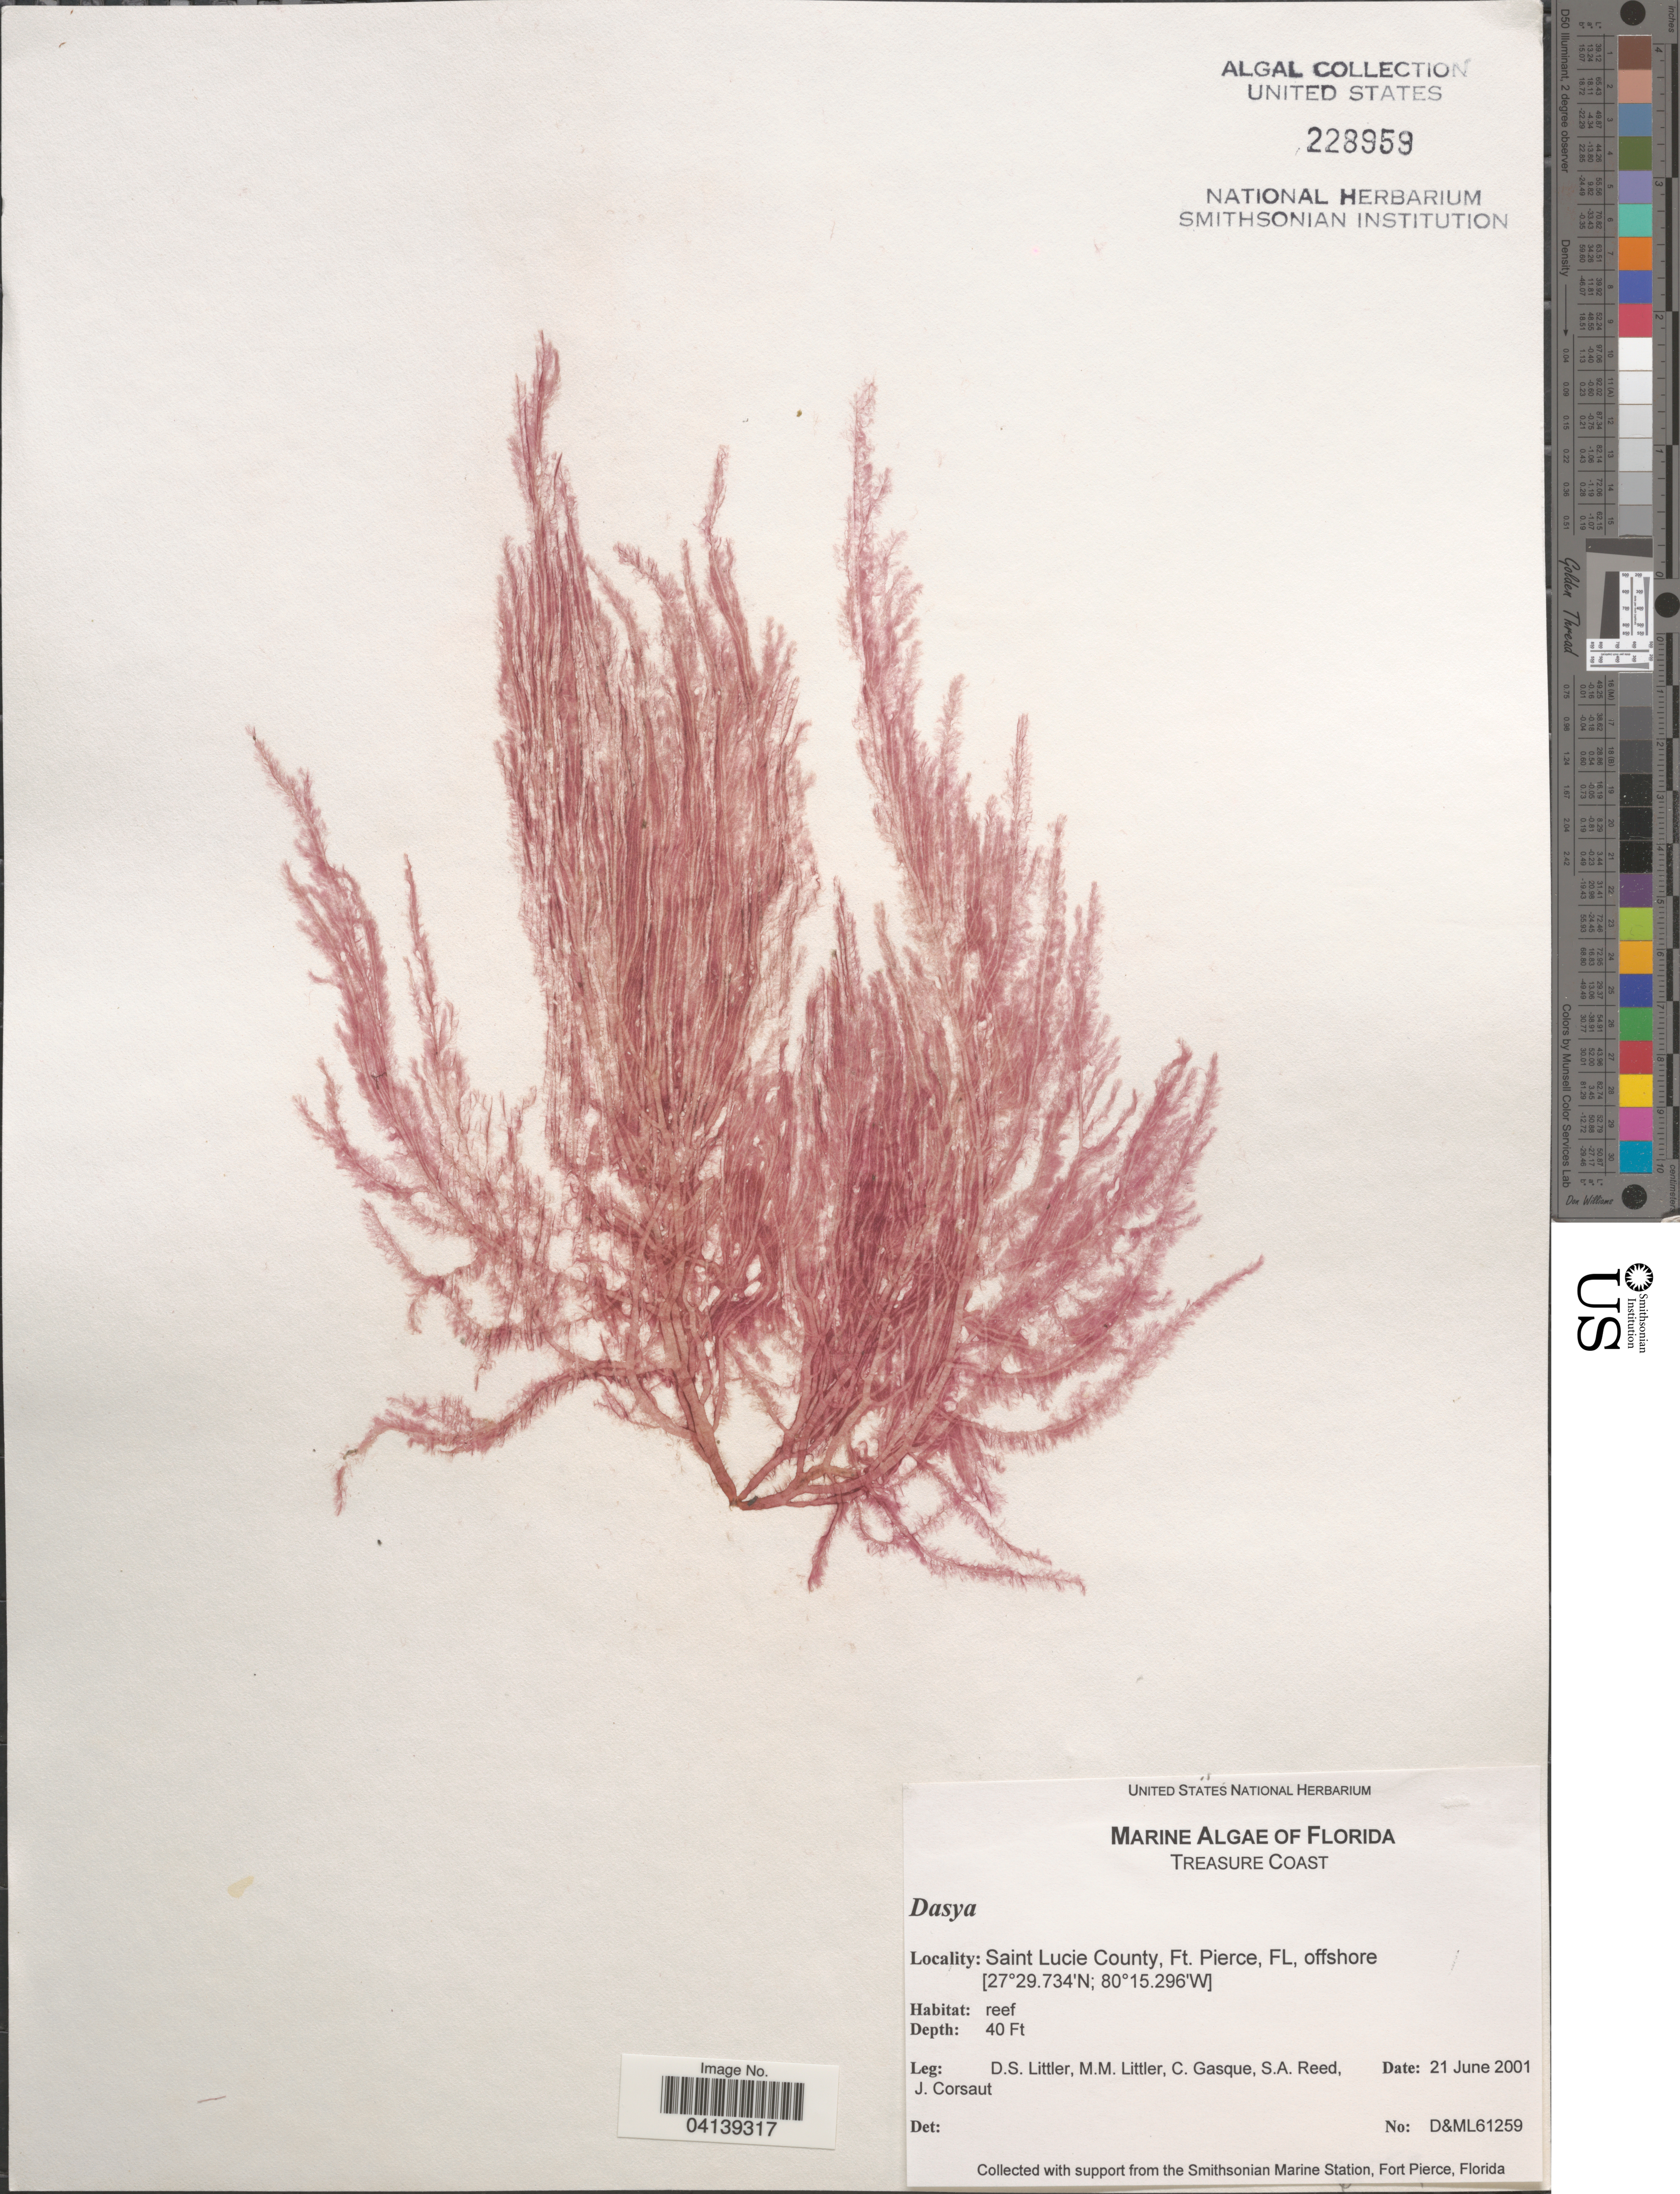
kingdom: Plantae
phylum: Rhodophyta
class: Florideophyceae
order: Ceramiales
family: Dasyaceae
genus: Dasya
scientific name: Dasya sp.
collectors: D. S. Littler, C. Gasque, S. Reed & J. Corsaut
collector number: D&ML61259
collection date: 2001-06-21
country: United States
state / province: Florida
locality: Treasure Coast. Saint Lucie County, Ft. Pierce, offshore.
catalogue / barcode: US 228959